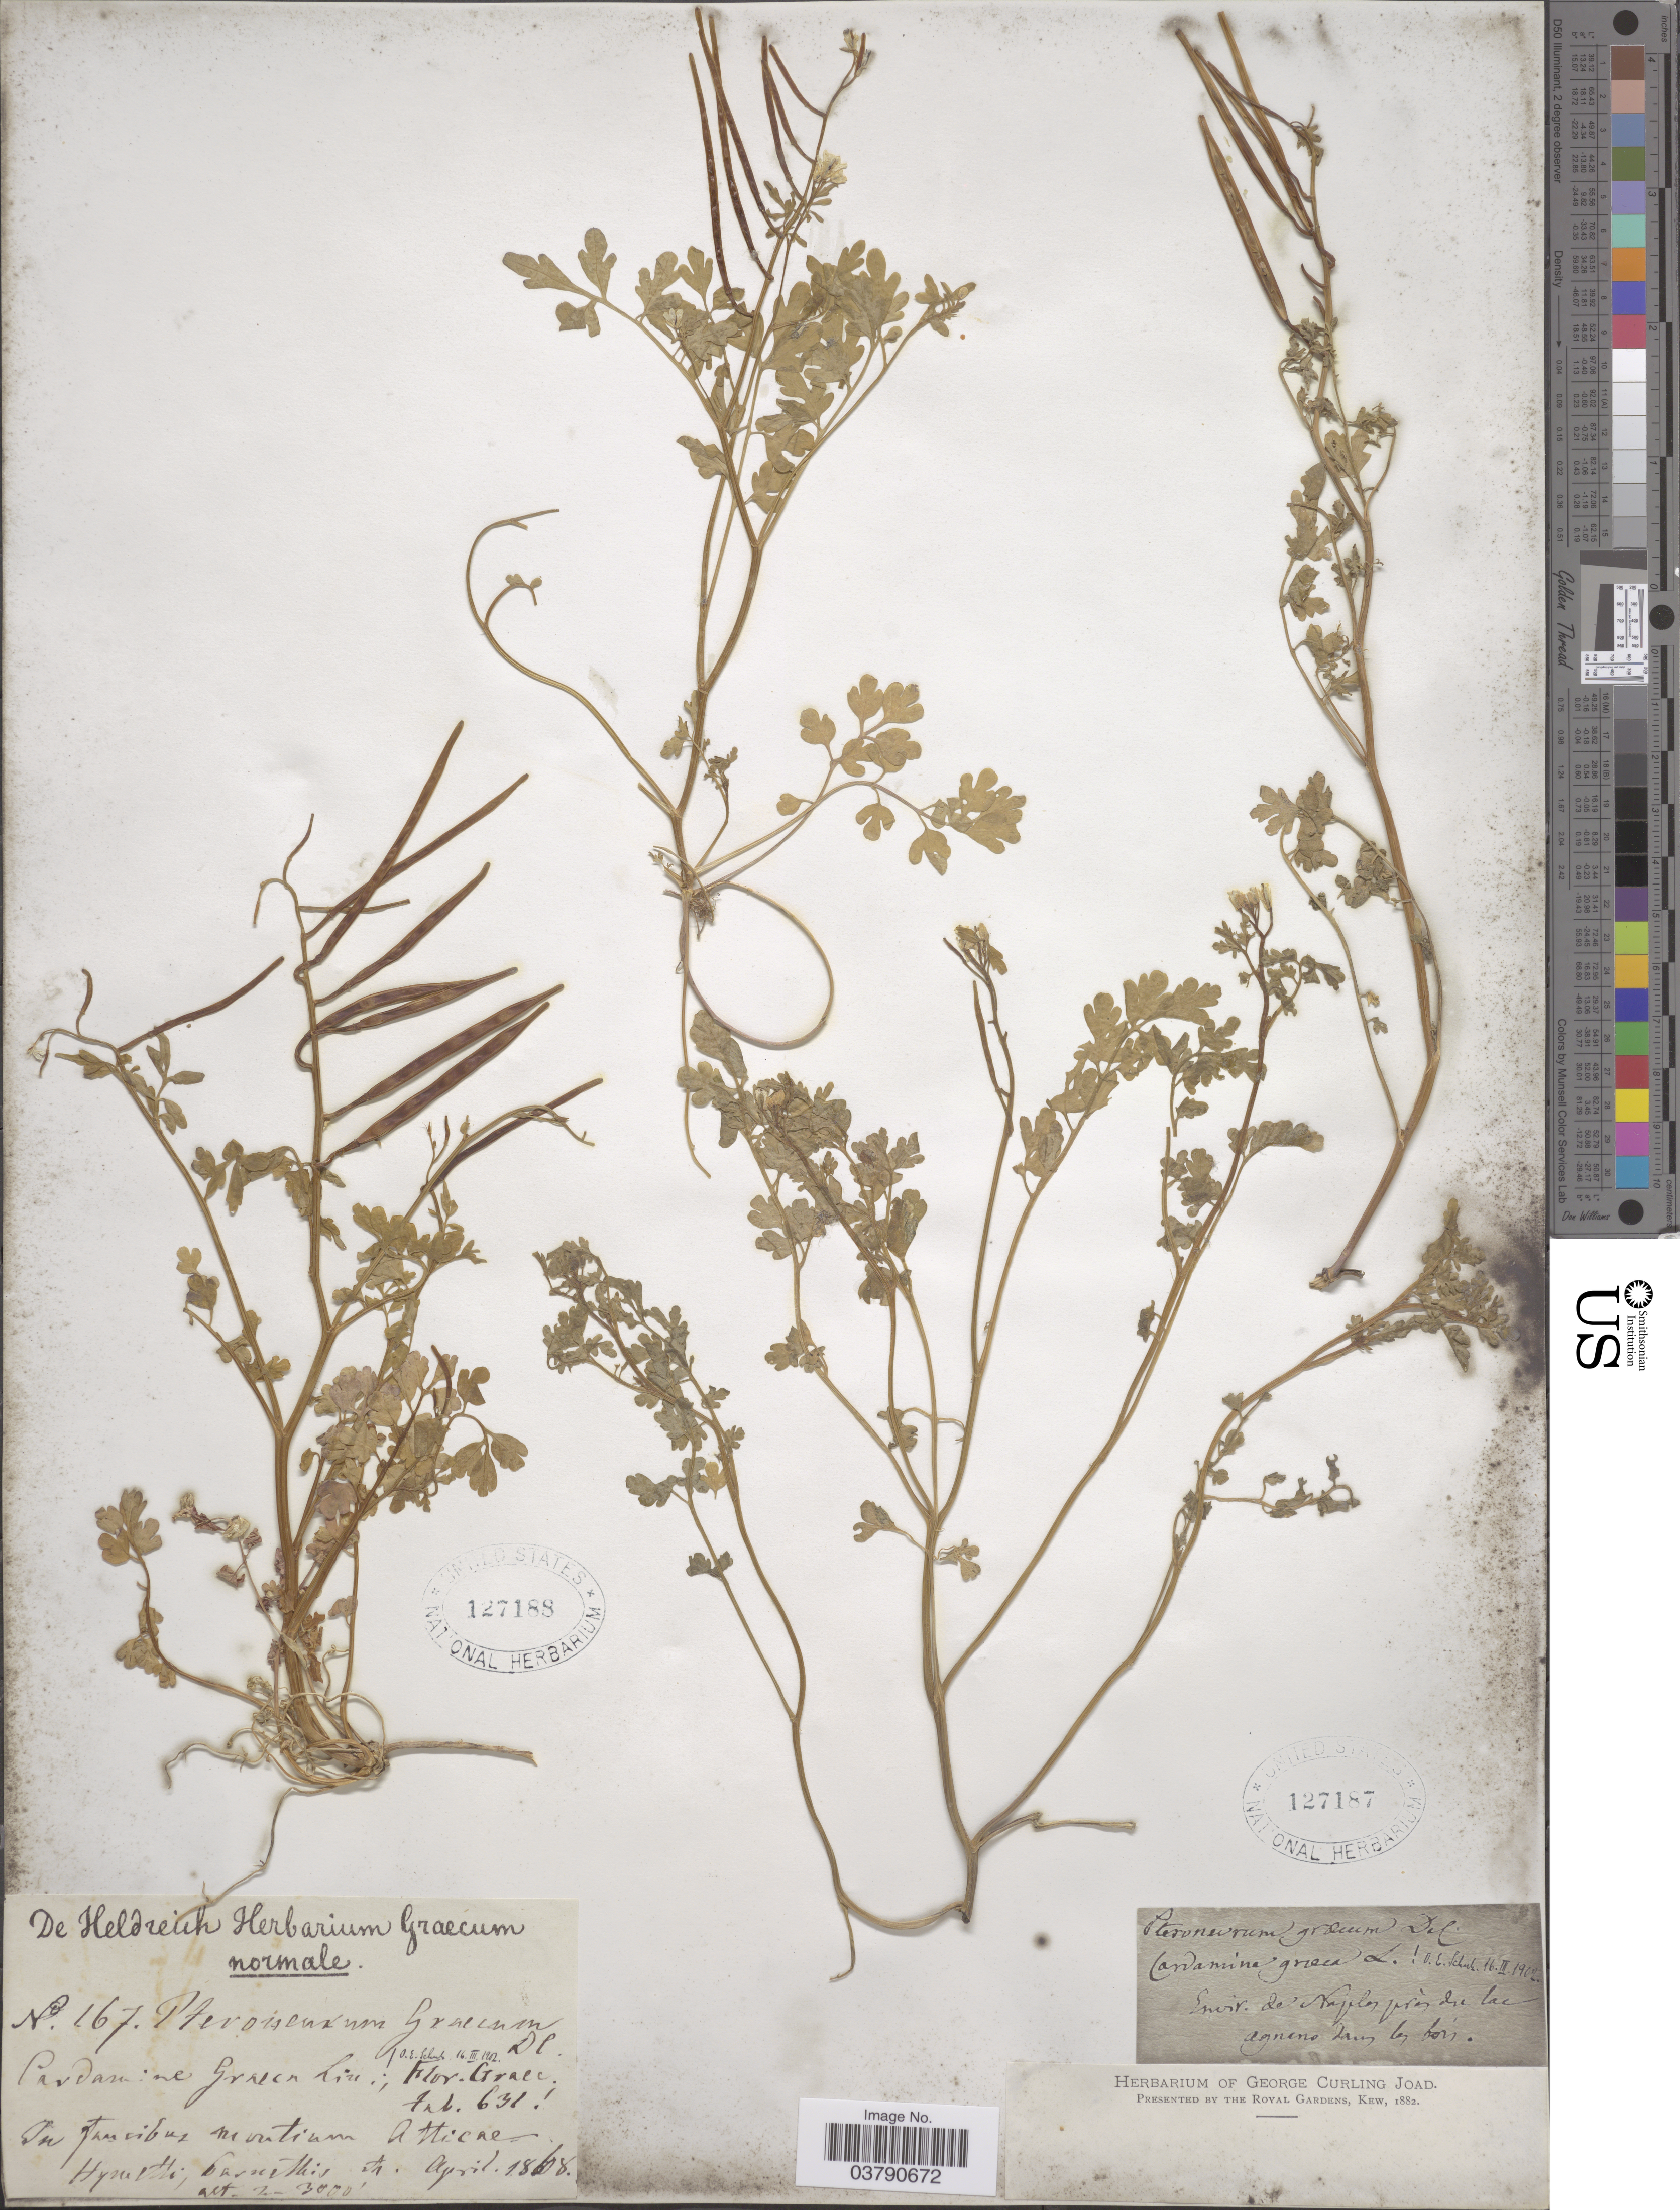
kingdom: Plantae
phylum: Tracheophyta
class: Magnoliopsida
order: Brassicales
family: Brassicaceae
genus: Cardamine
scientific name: Cardamine graeca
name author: L.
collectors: ex herb. George Curling Joad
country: Italy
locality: Envir. de Naples près du lac agneno dans les bois.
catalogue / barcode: US 127187-2